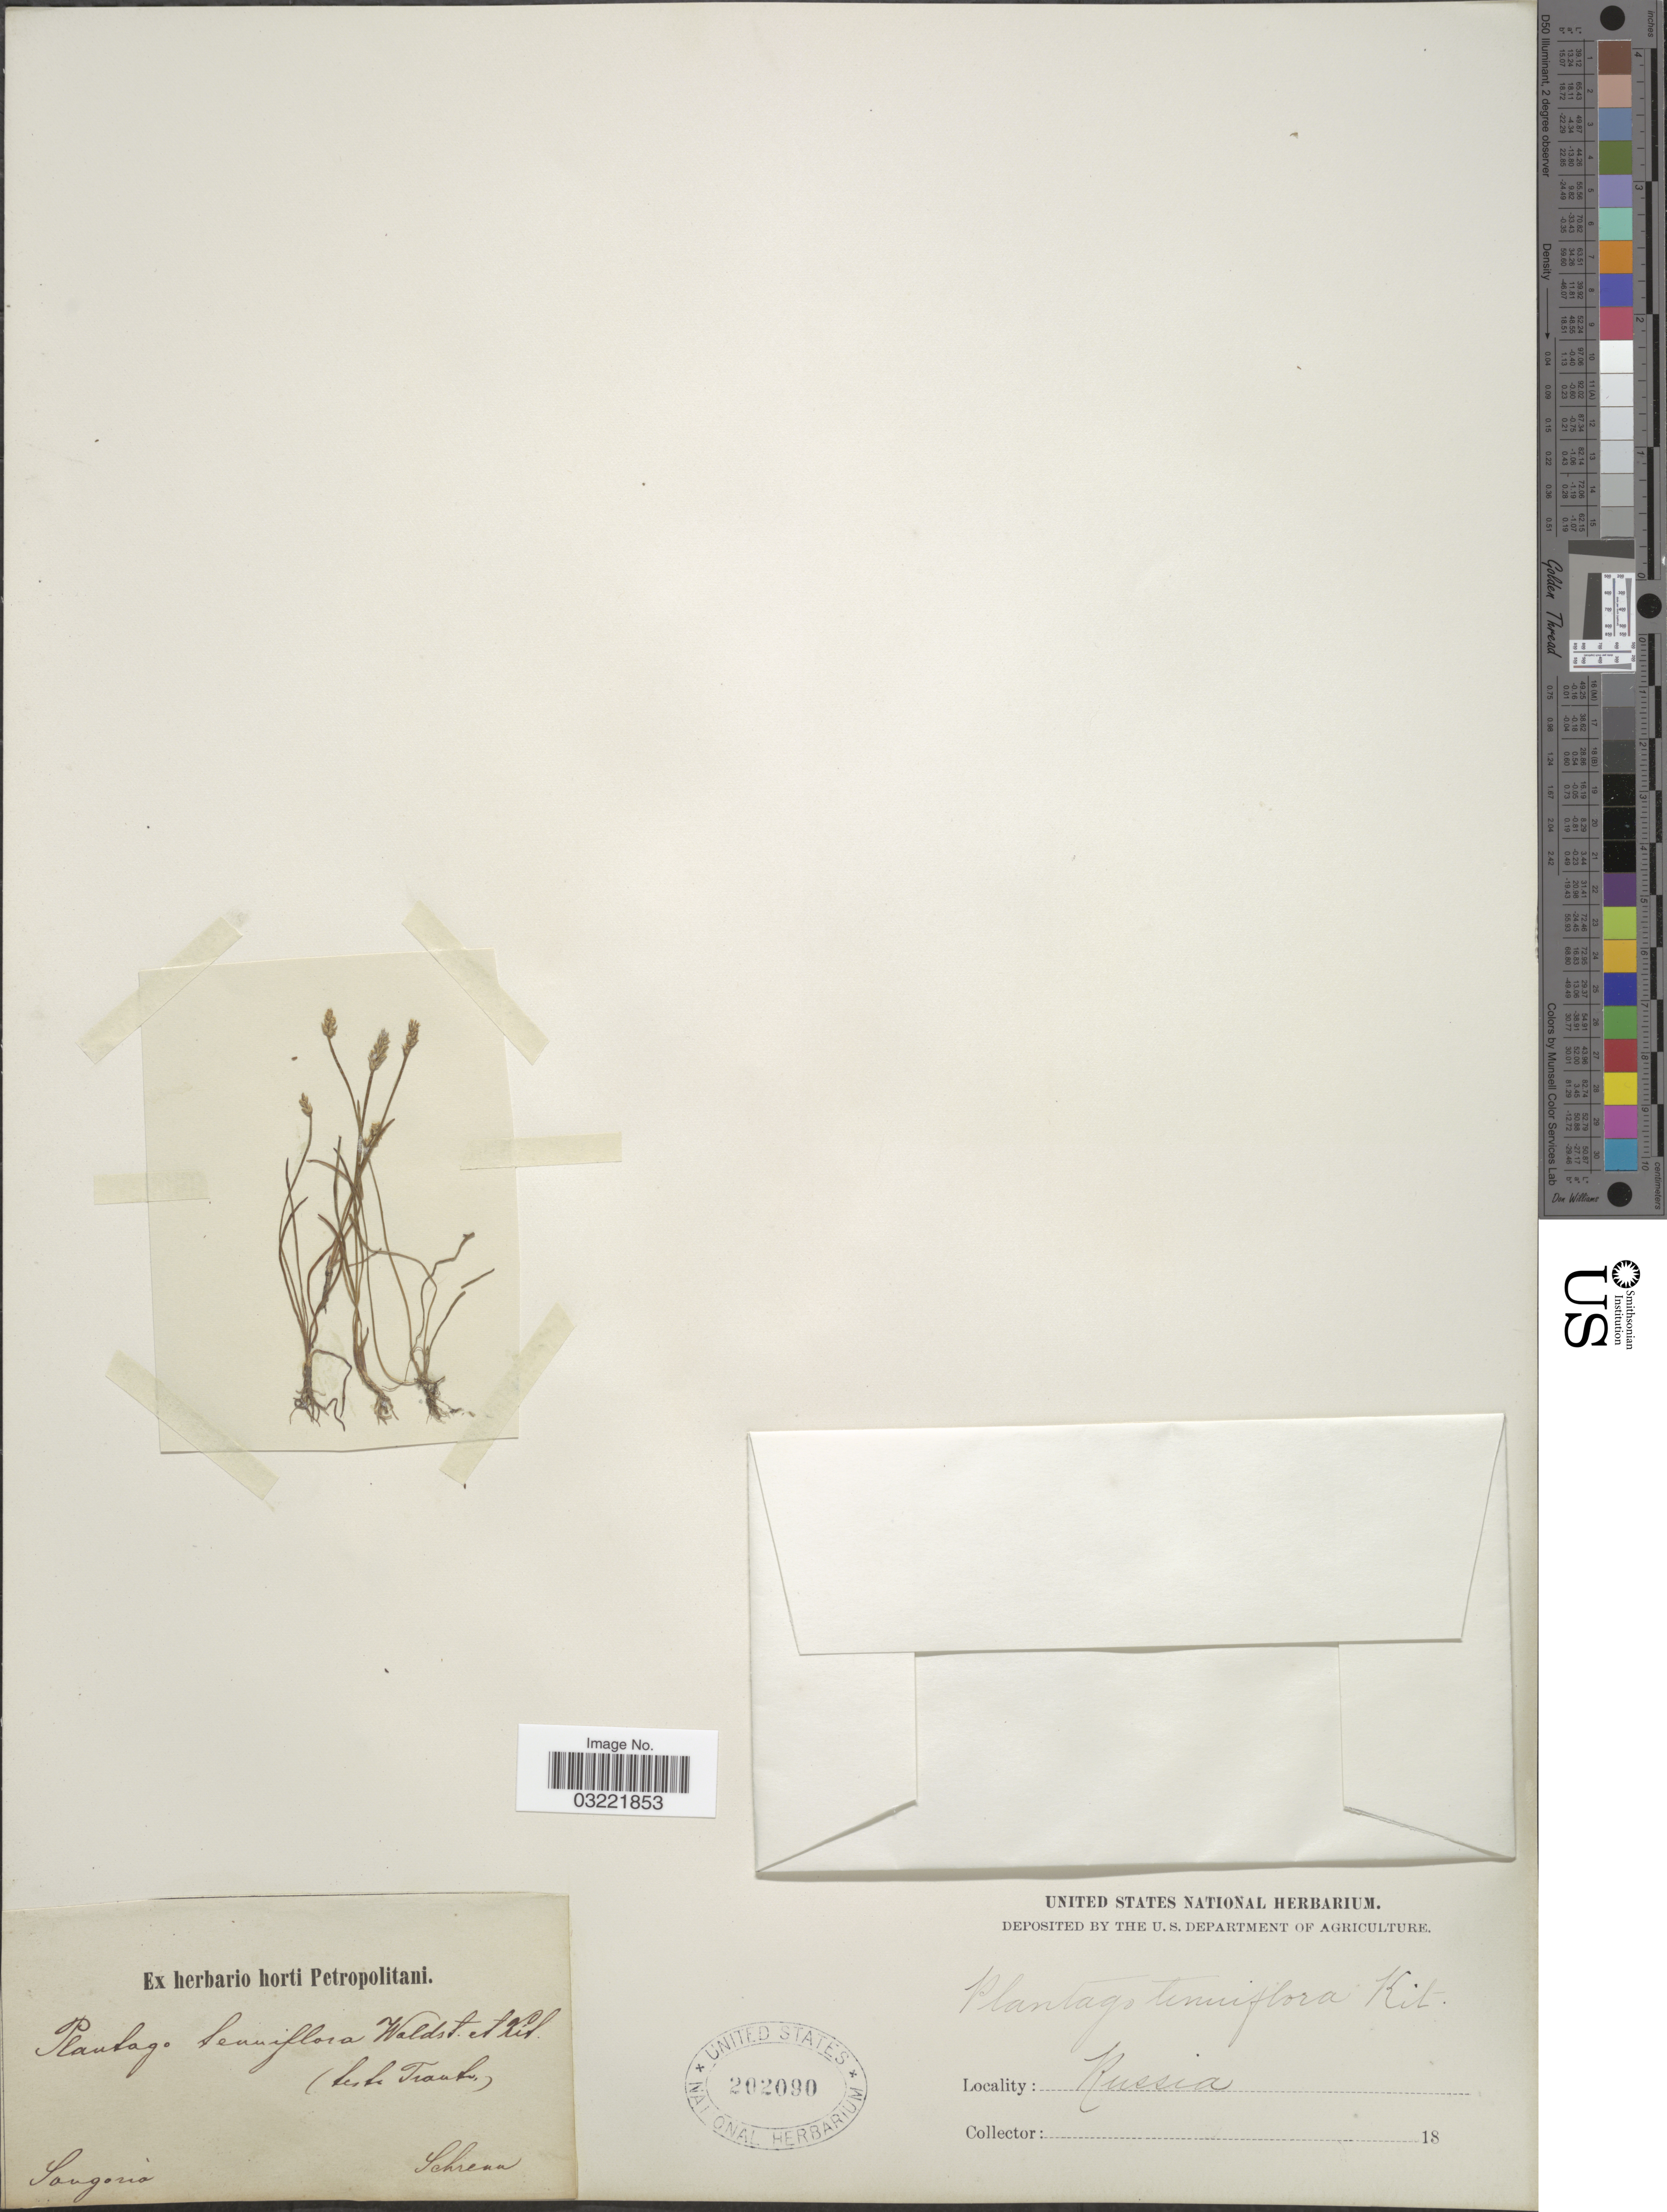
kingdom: Plantae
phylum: Tracheophyta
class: Magnoliopsida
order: Lamiales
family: Plantaginaceae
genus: Plantago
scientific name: Plantago tenuiflora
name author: Waldst. & Kit.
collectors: A.G. Schrenk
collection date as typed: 18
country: Kazakhstan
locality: Songoria. Russia.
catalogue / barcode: US 202090